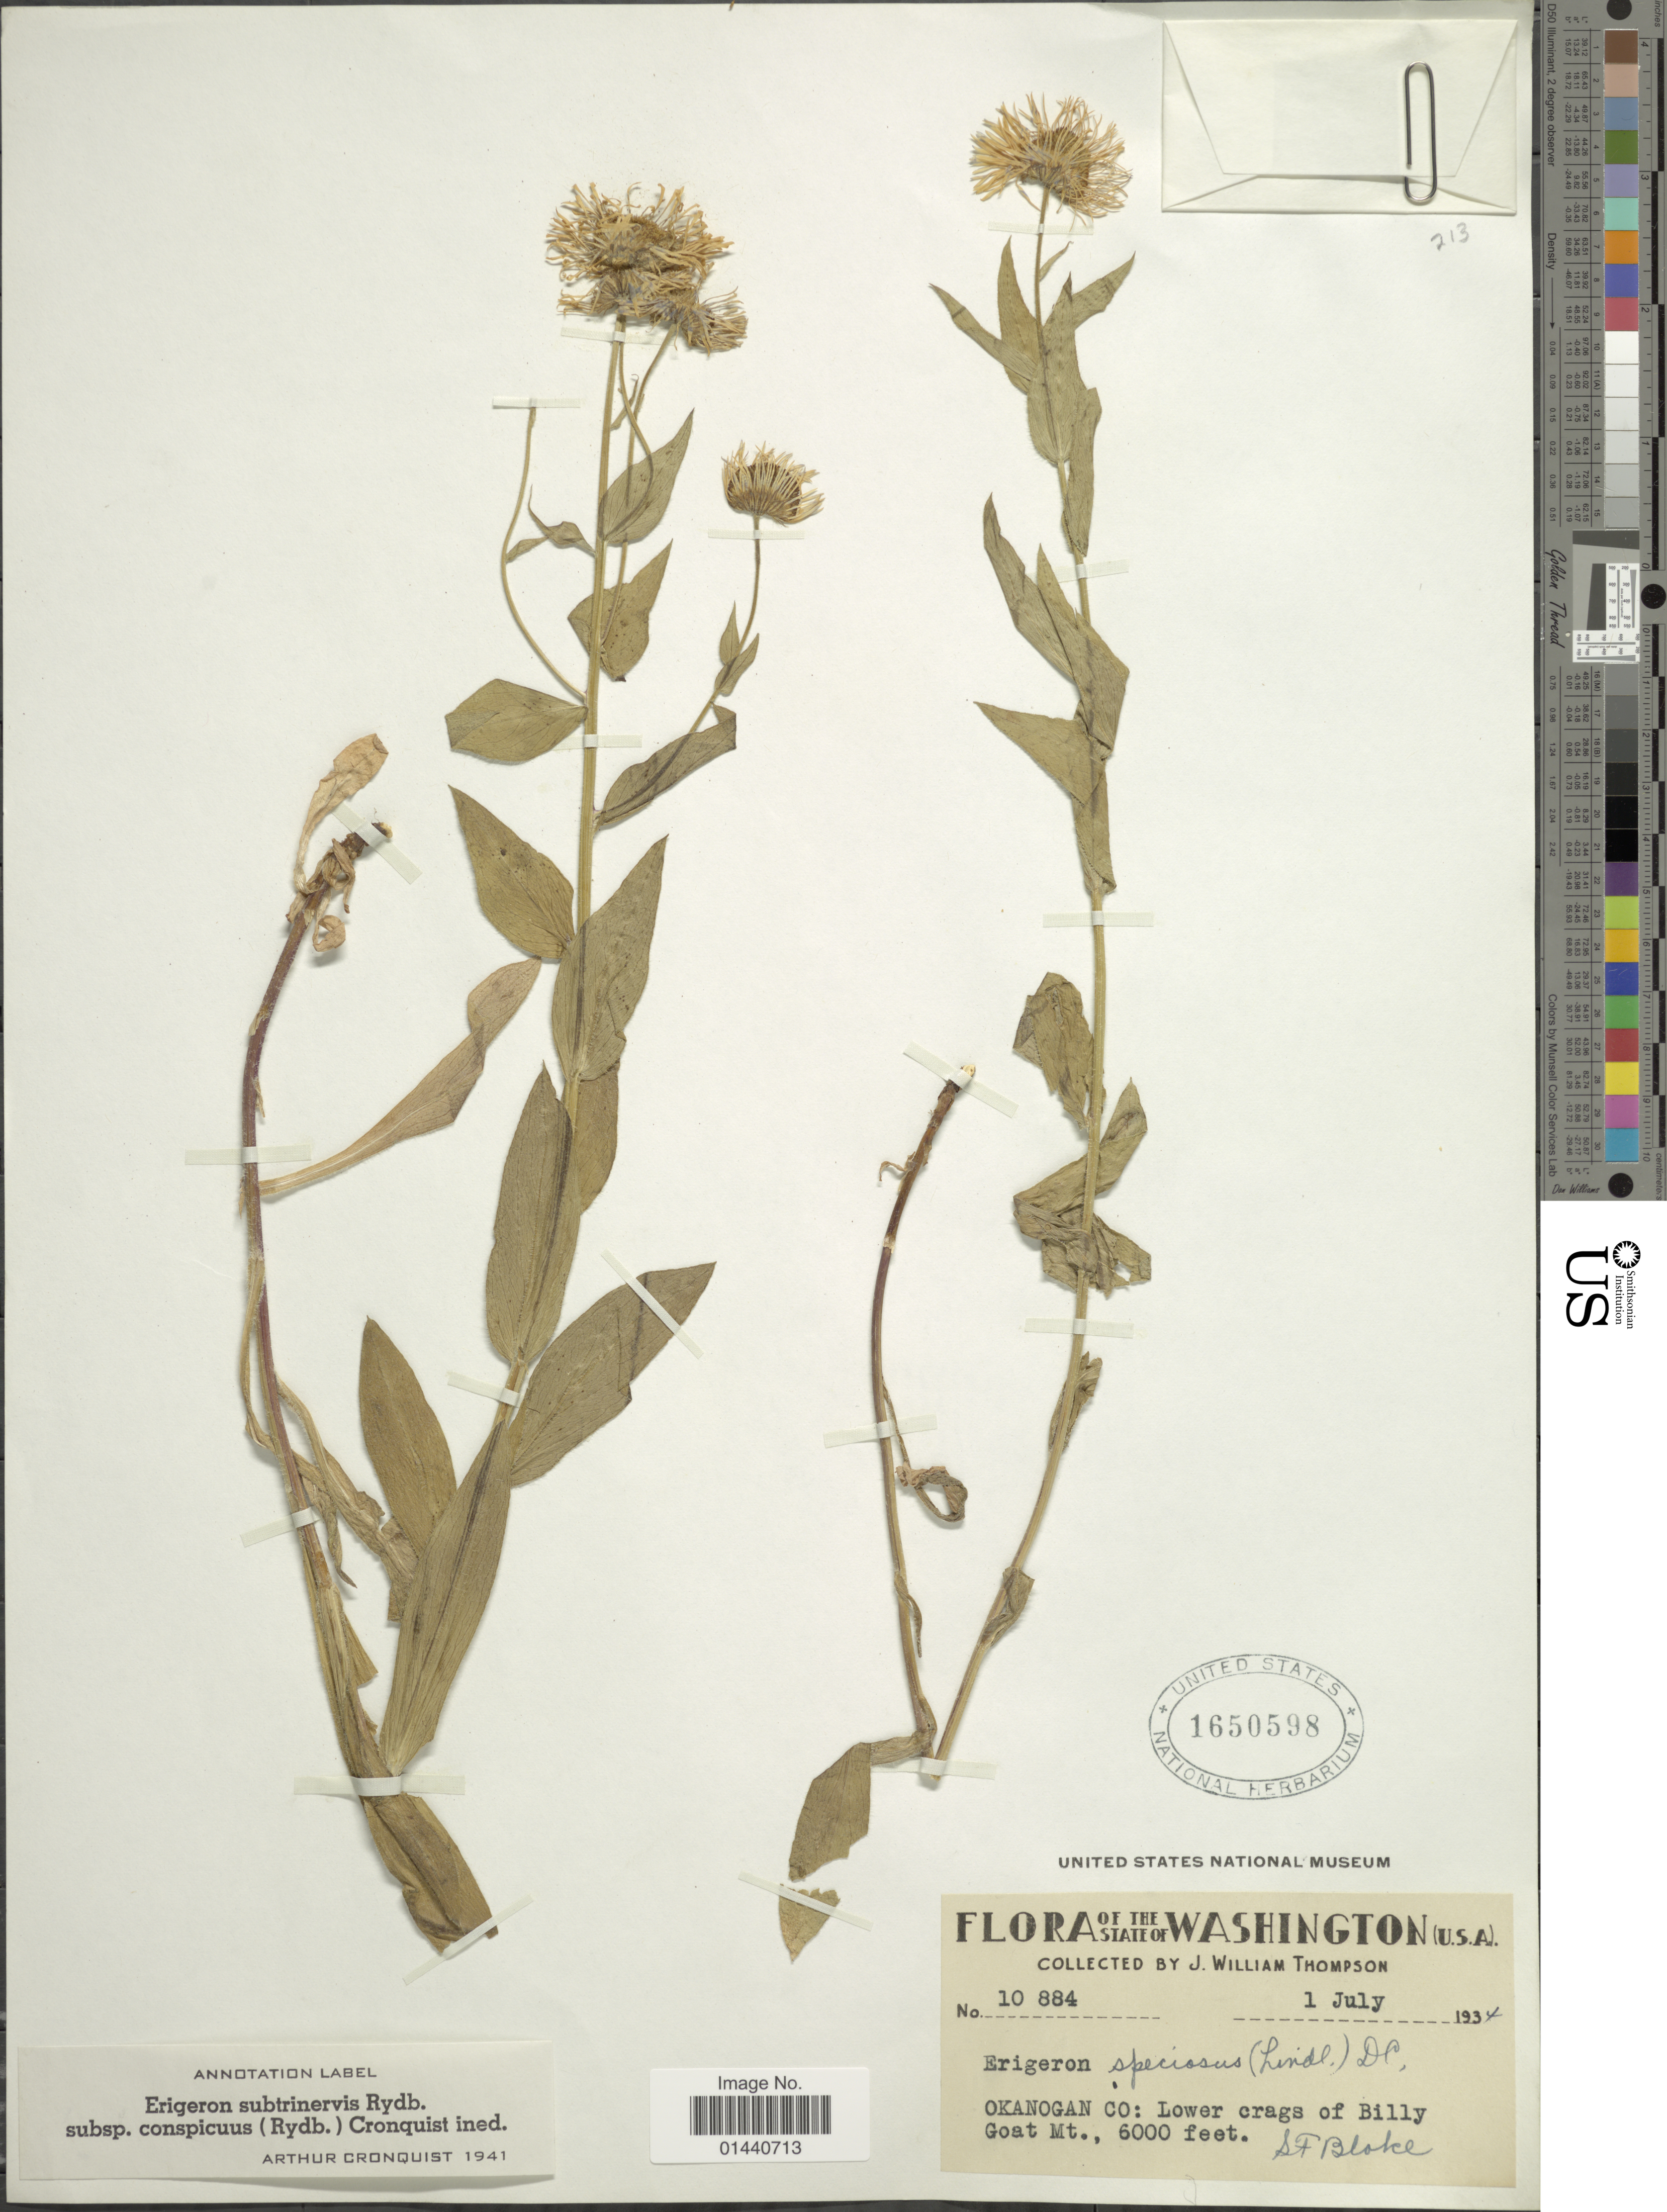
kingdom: Plantae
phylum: Tracheophyta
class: Magnoliopsida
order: Asterales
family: Asteraceae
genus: Erigeron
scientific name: Erigeron subtrinervis var. conspicuus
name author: (Rydb.) Cronq.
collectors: J. W. Thompson & S. Blake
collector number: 10884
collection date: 1934-07-01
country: United States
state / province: Washington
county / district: Okanogan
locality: U.S.A. Okanogan Co: Lower crags of Billy Goat Mt.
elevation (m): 1829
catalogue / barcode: US 1650598